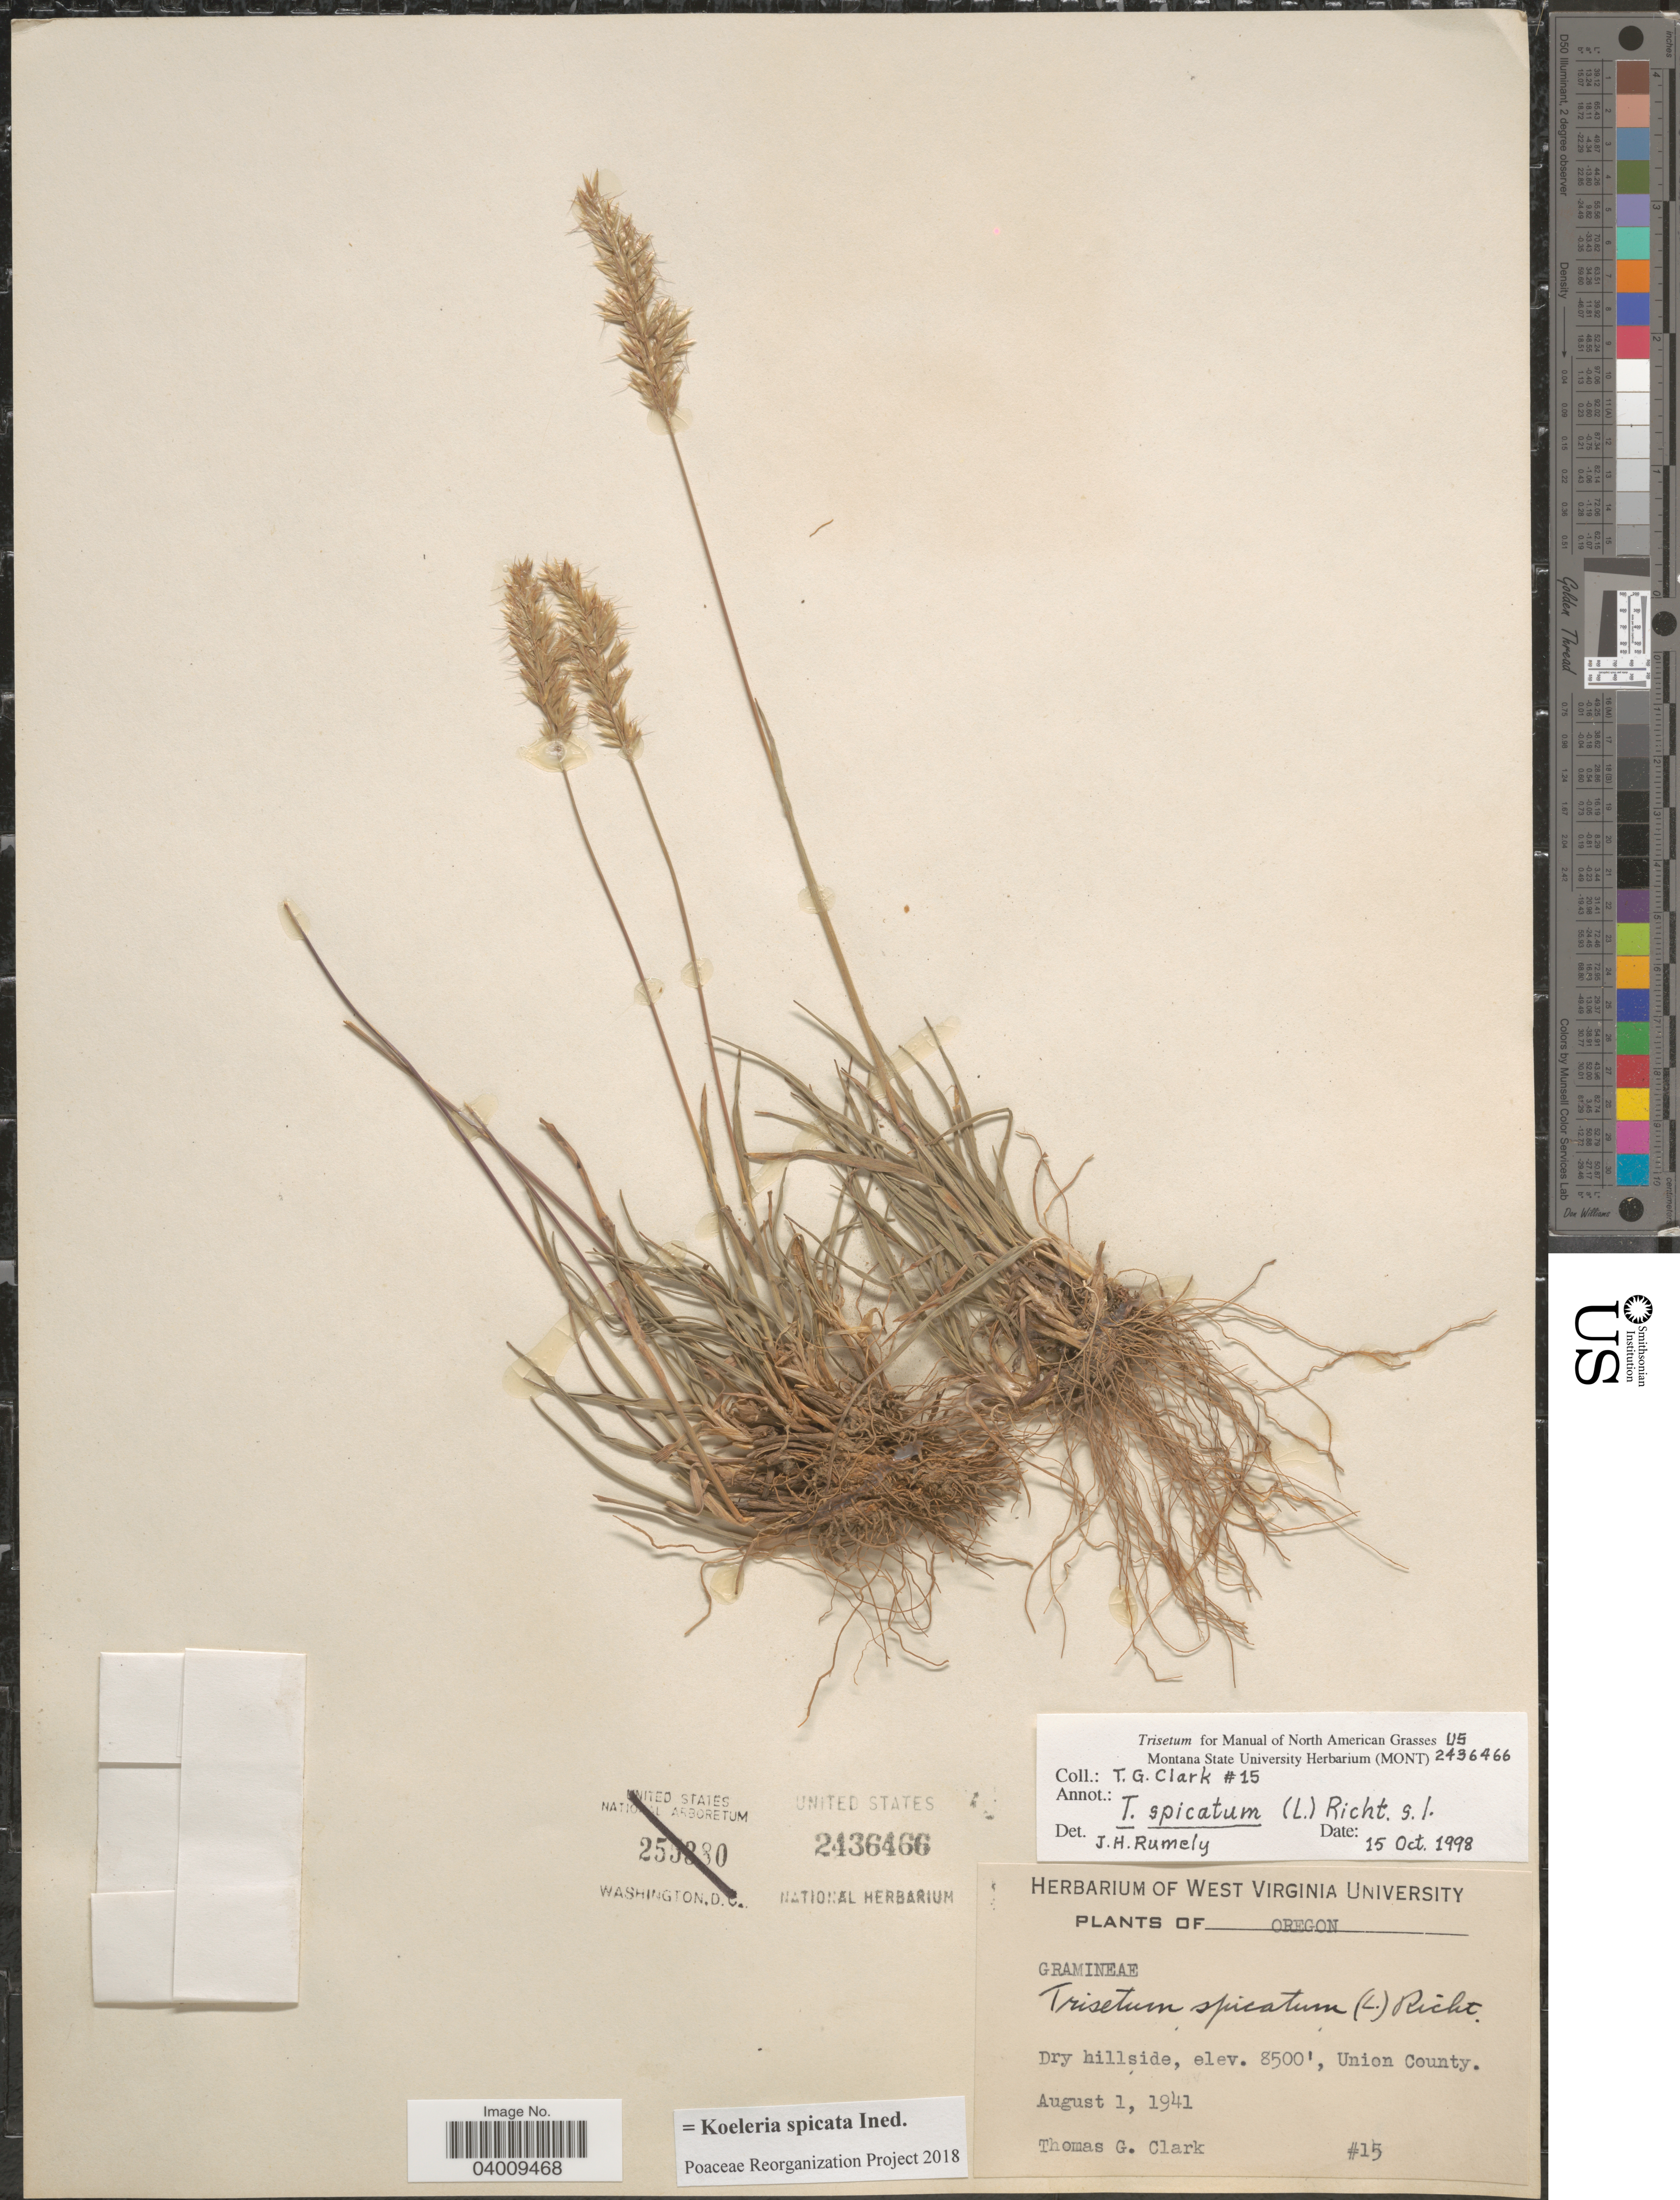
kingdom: Plantae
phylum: Tracheophyta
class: Liliopsida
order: Poales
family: Poaceae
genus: Koeleria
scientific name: Koeleria spicata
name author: (L.) Barberá et al.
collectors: T. Clark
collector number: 15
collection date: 1941-08-01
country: United States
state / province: Oregon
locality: Union County.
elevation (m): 2591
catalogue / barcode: US 2436466